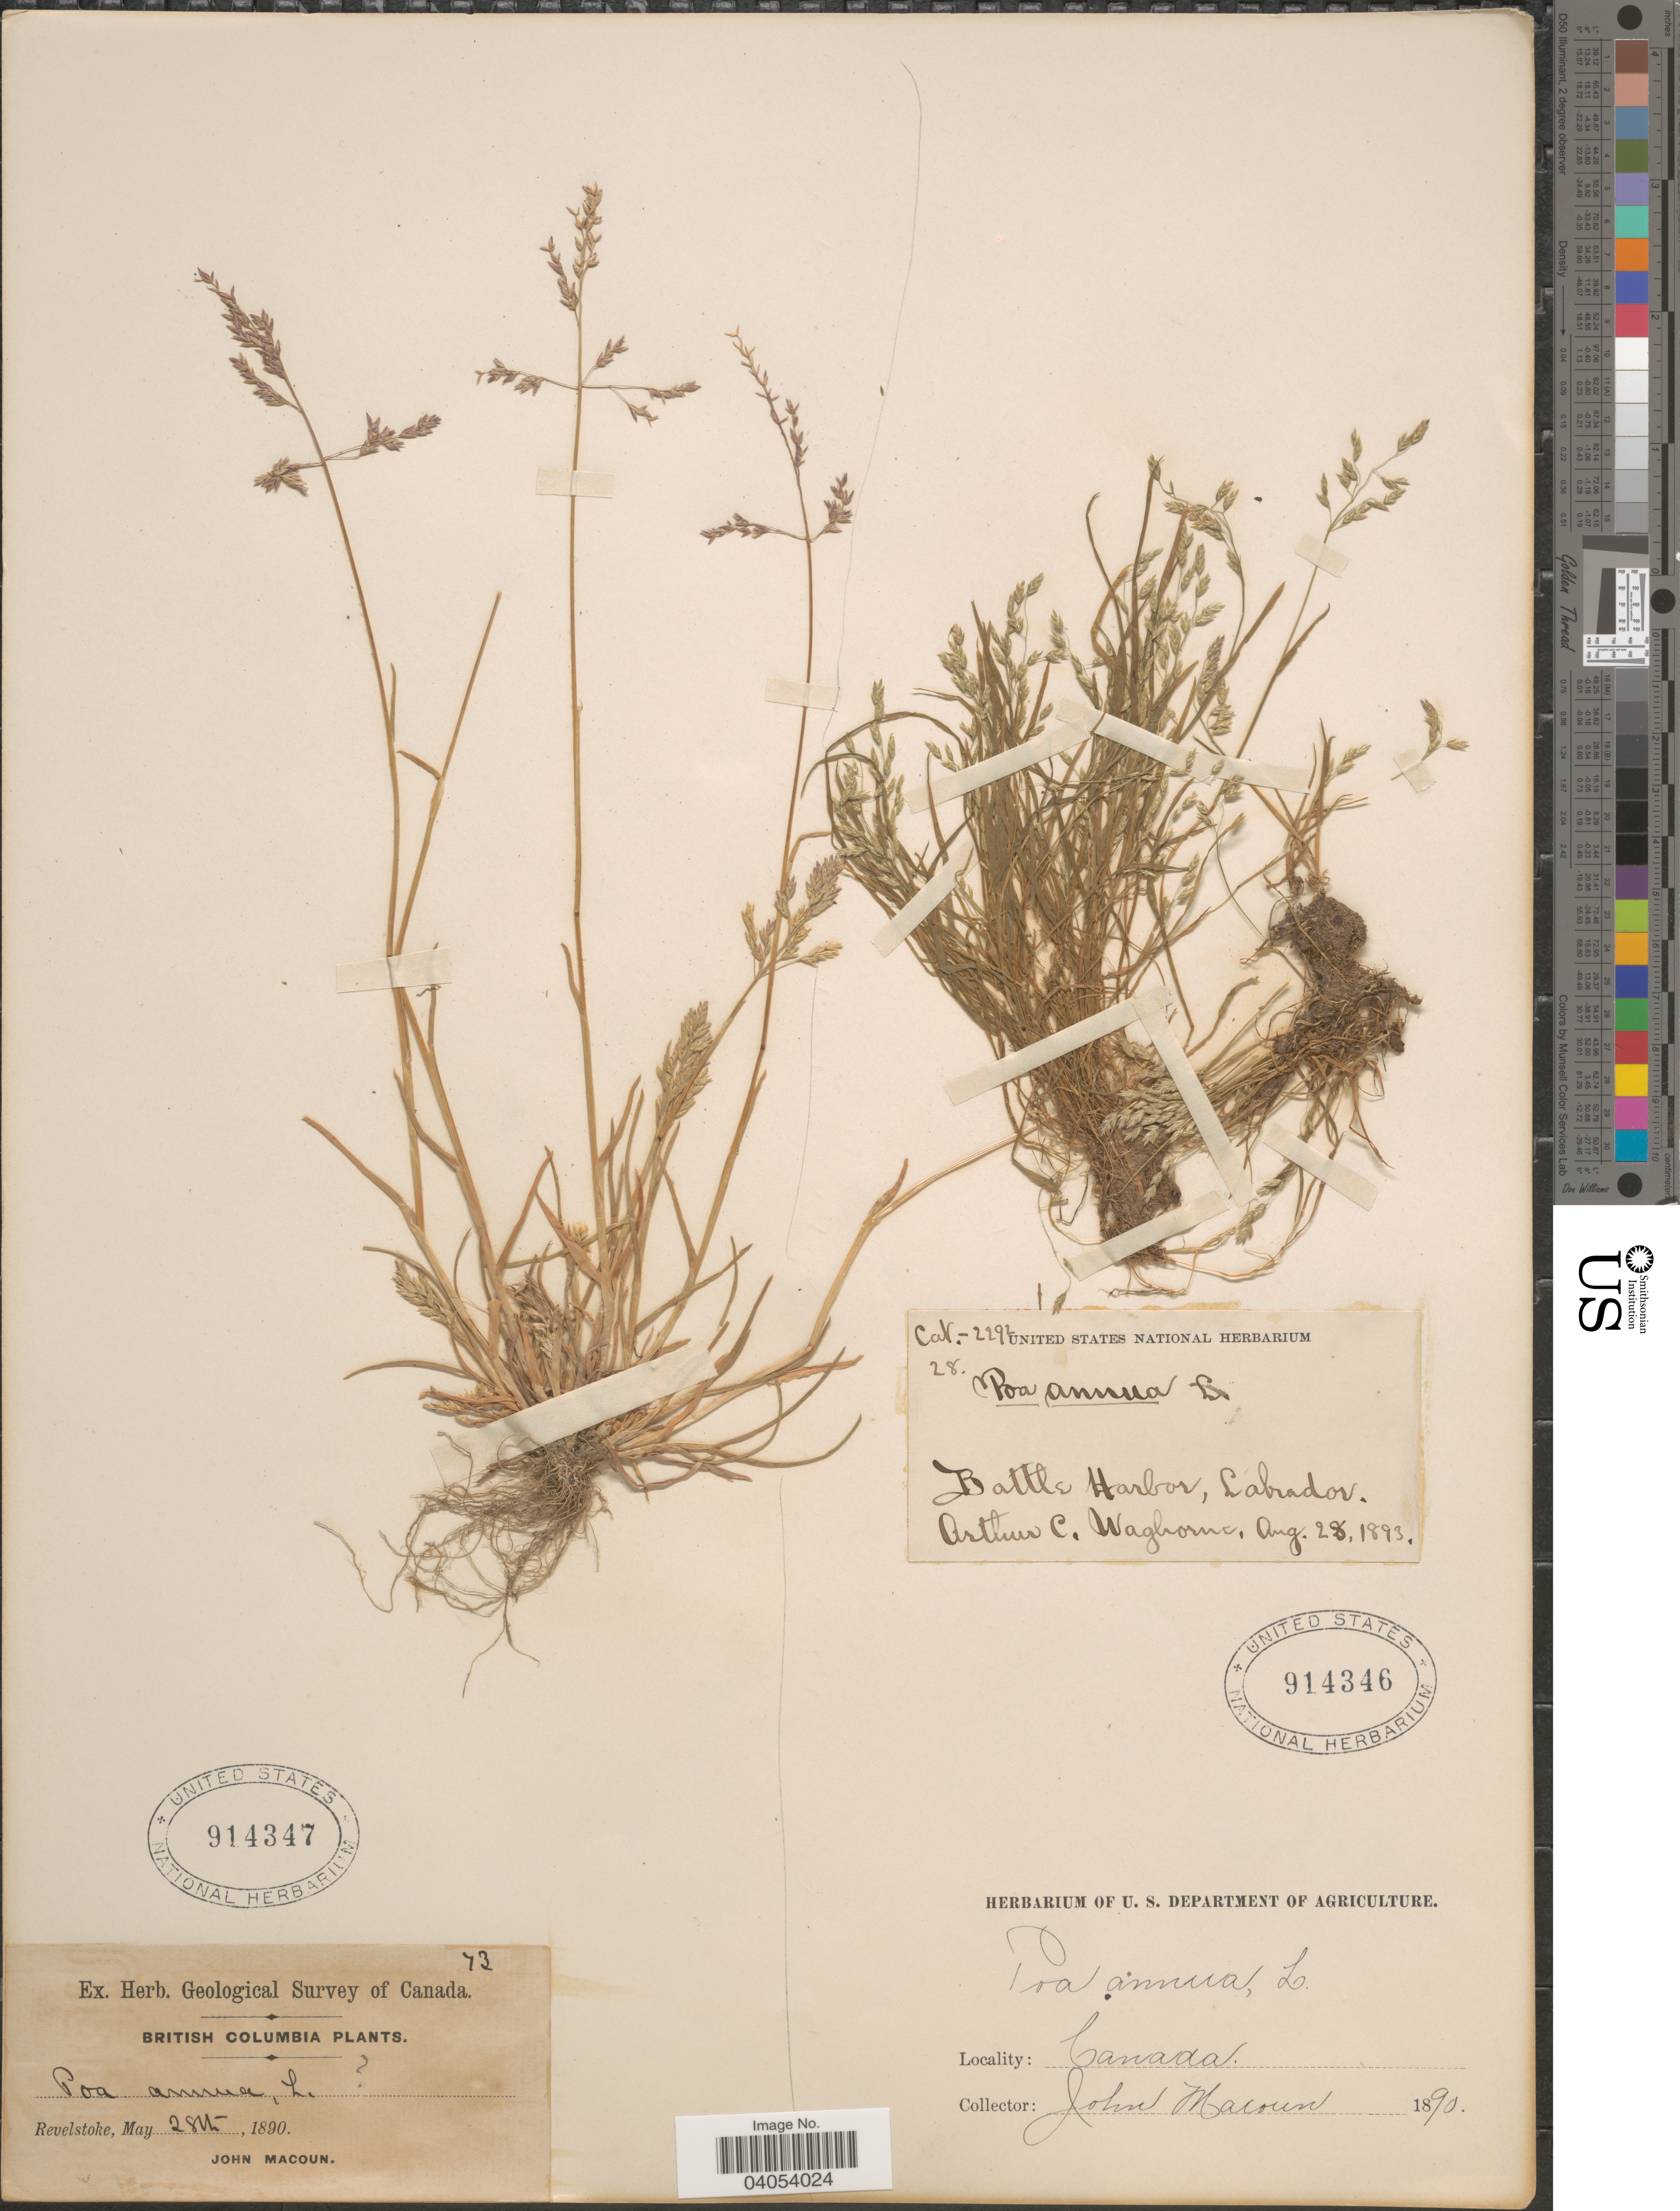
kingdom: Plantae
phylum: Tracheophyta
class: Liliopsida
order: Poales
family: Poaceae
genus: Poa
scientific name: Poa annua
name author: L.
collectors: J. Macoun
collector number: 73?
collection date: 1890-05-28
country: Canada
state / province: British Columbia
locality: Revelstoke.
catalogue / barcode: US 914347